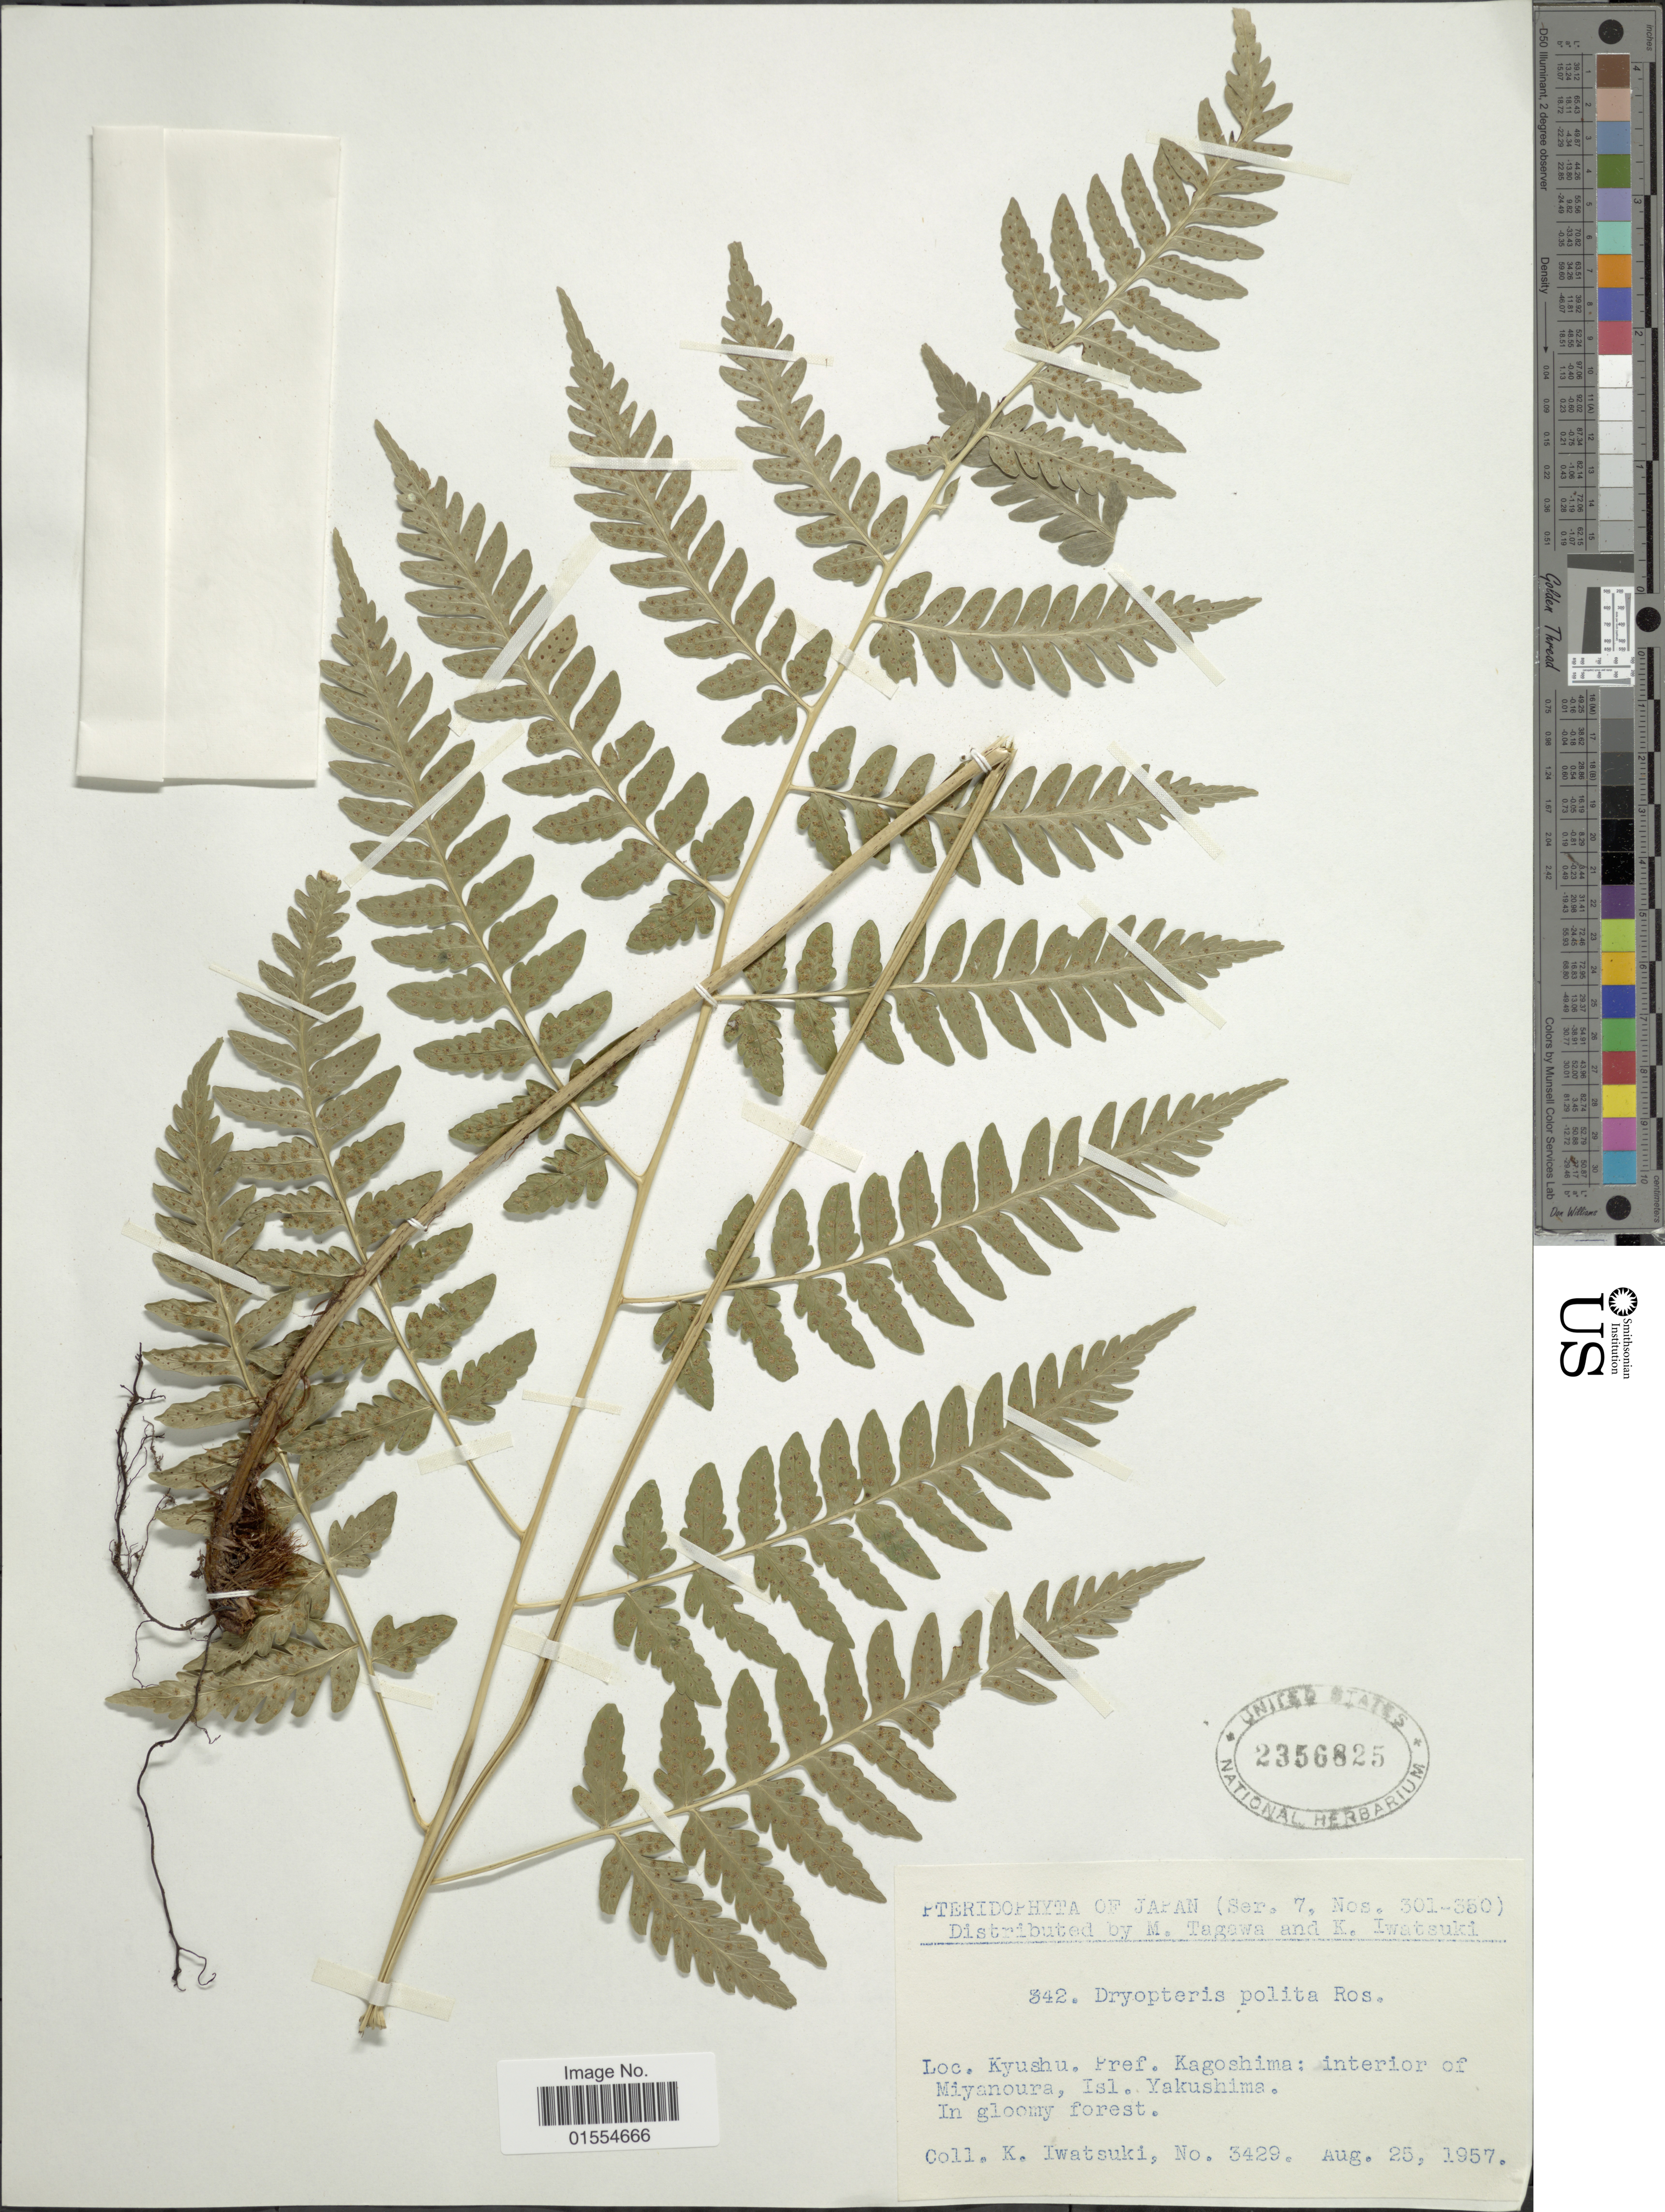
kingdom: Plantae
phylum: Tracheophyta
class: Polypodiopsida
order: Polypodiales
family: Dryopteridaceae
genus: Dryopteris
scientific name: Dryopteris polita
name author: Rosenst.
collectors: K. Iwatsuki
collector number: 3429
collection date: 1957-08-25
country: Japan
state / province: Kagosima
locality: Kyushu. Pref. Kagoshima: interior of Miyanoura, Isl. Yakushima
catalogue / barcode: US 2356825